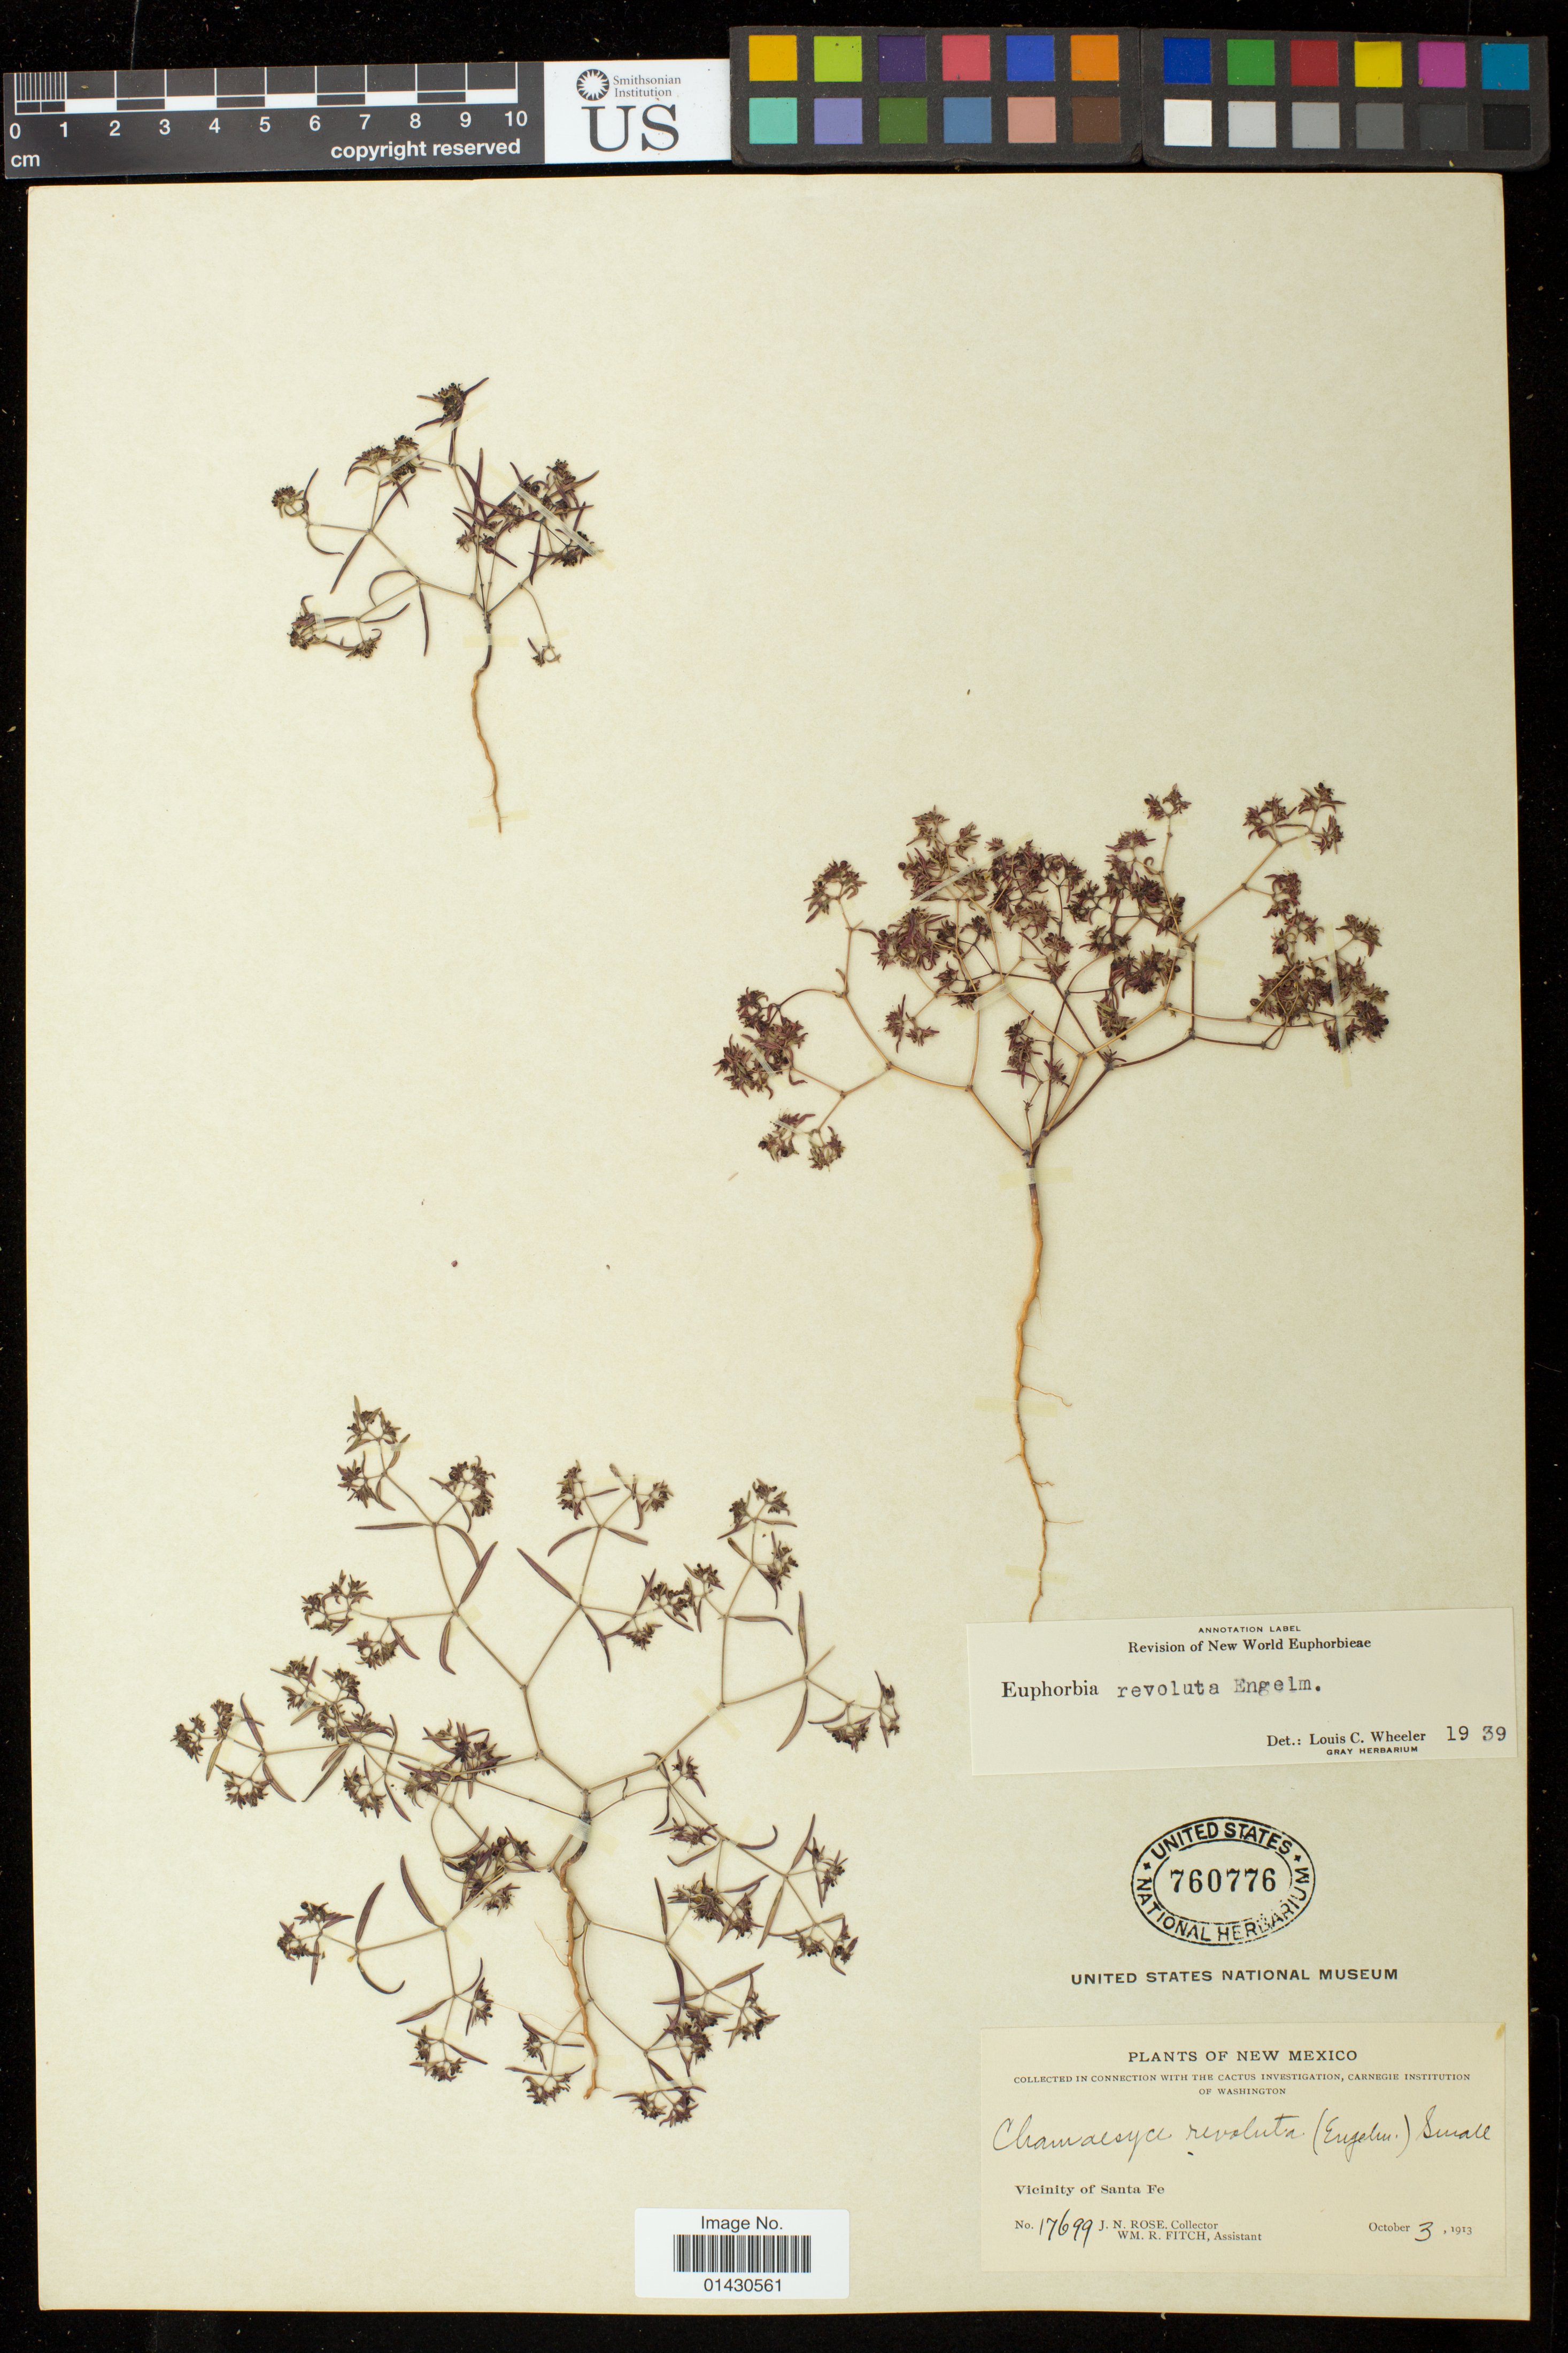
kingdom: Plantae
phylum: Tracheophyta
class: Magnoliopsida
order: Malpighiales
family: Euphorbiaceae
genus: Euphorbia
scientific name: Euphorbia revoluta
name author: Engelm. in Emory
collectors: J. N. Rose & W. R. Fitch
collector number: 17699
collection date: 1913-10-03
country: United States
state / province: New Mexico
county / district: Santa Fe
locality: Vicinity of Santa Fe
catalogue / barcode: US 760776